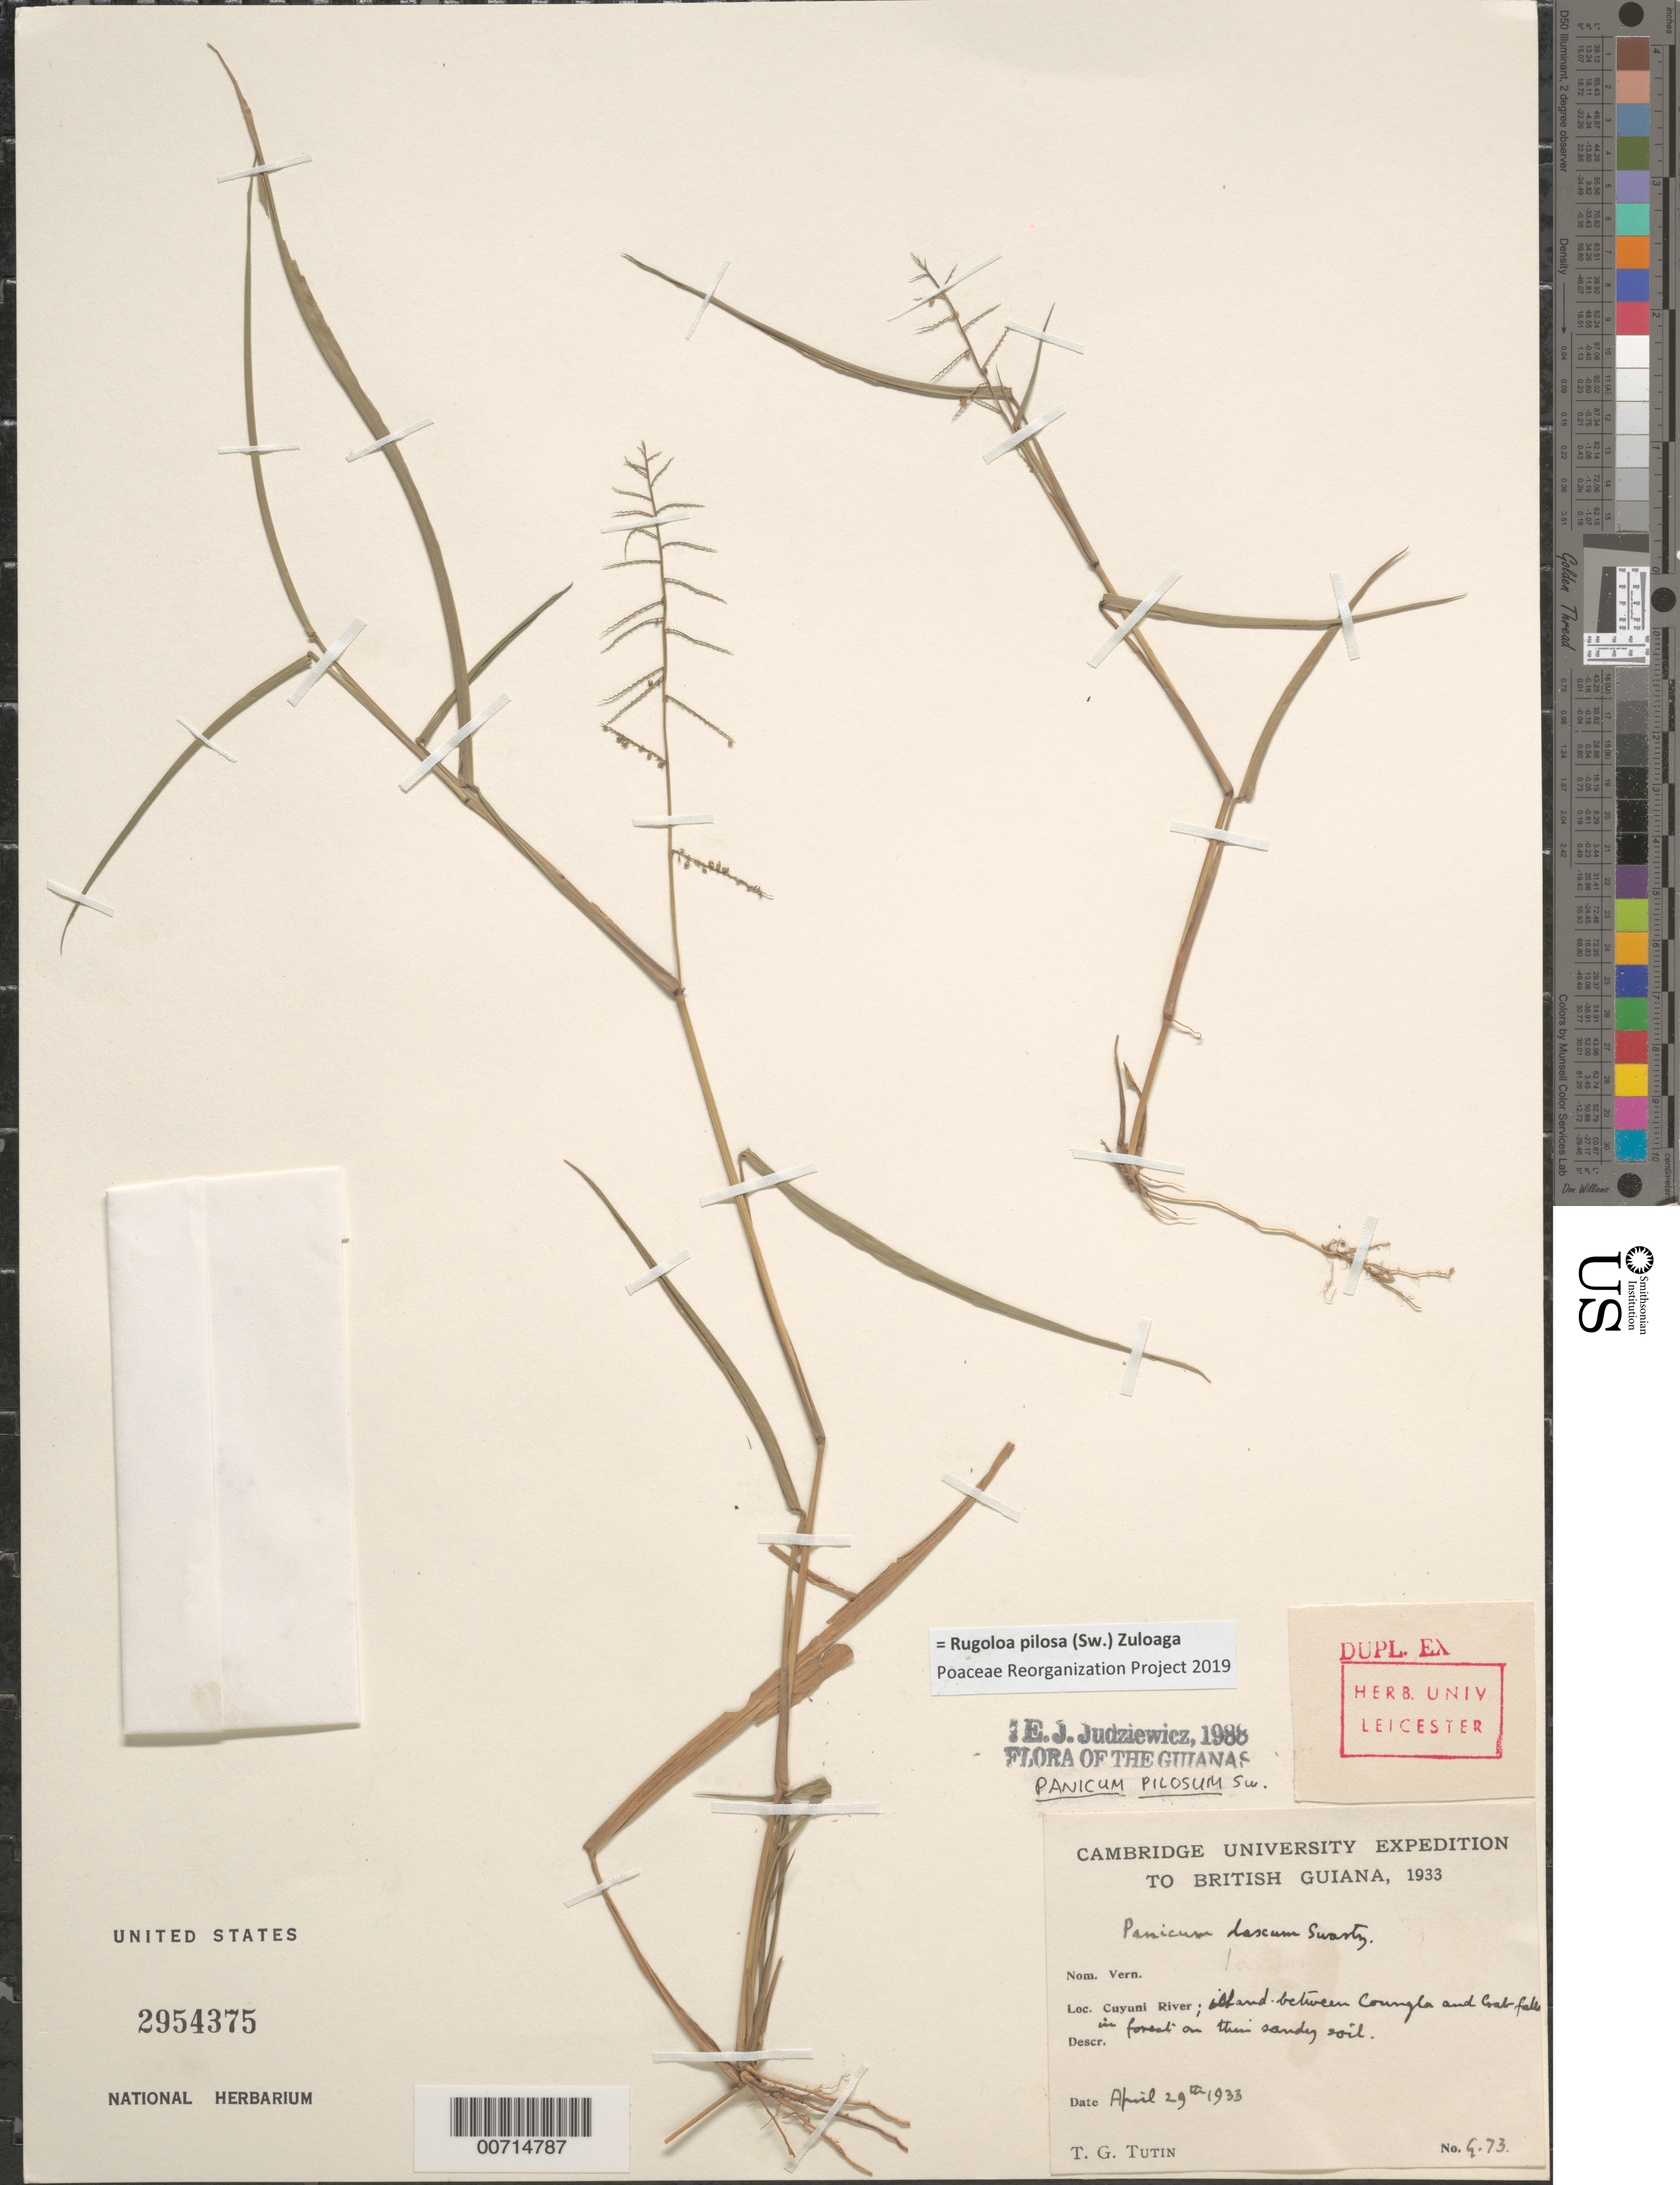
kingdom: Plantae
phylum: Tracheophyta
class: Liliopsida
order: Poales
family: Poaceae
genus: Panicum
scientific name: Panicum pilosum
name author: Sw.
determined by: Judziewicz, E. J.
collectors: T. G. Tutin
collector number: G 73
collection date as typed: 29-Apr-33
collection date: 1933-04-29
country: Guyana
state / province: Cuyuni-Mazaruni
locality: Cuyuni R., Island between Coungla and Crab Falls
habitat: Forest on them sandy soil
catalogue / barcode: US 2954375